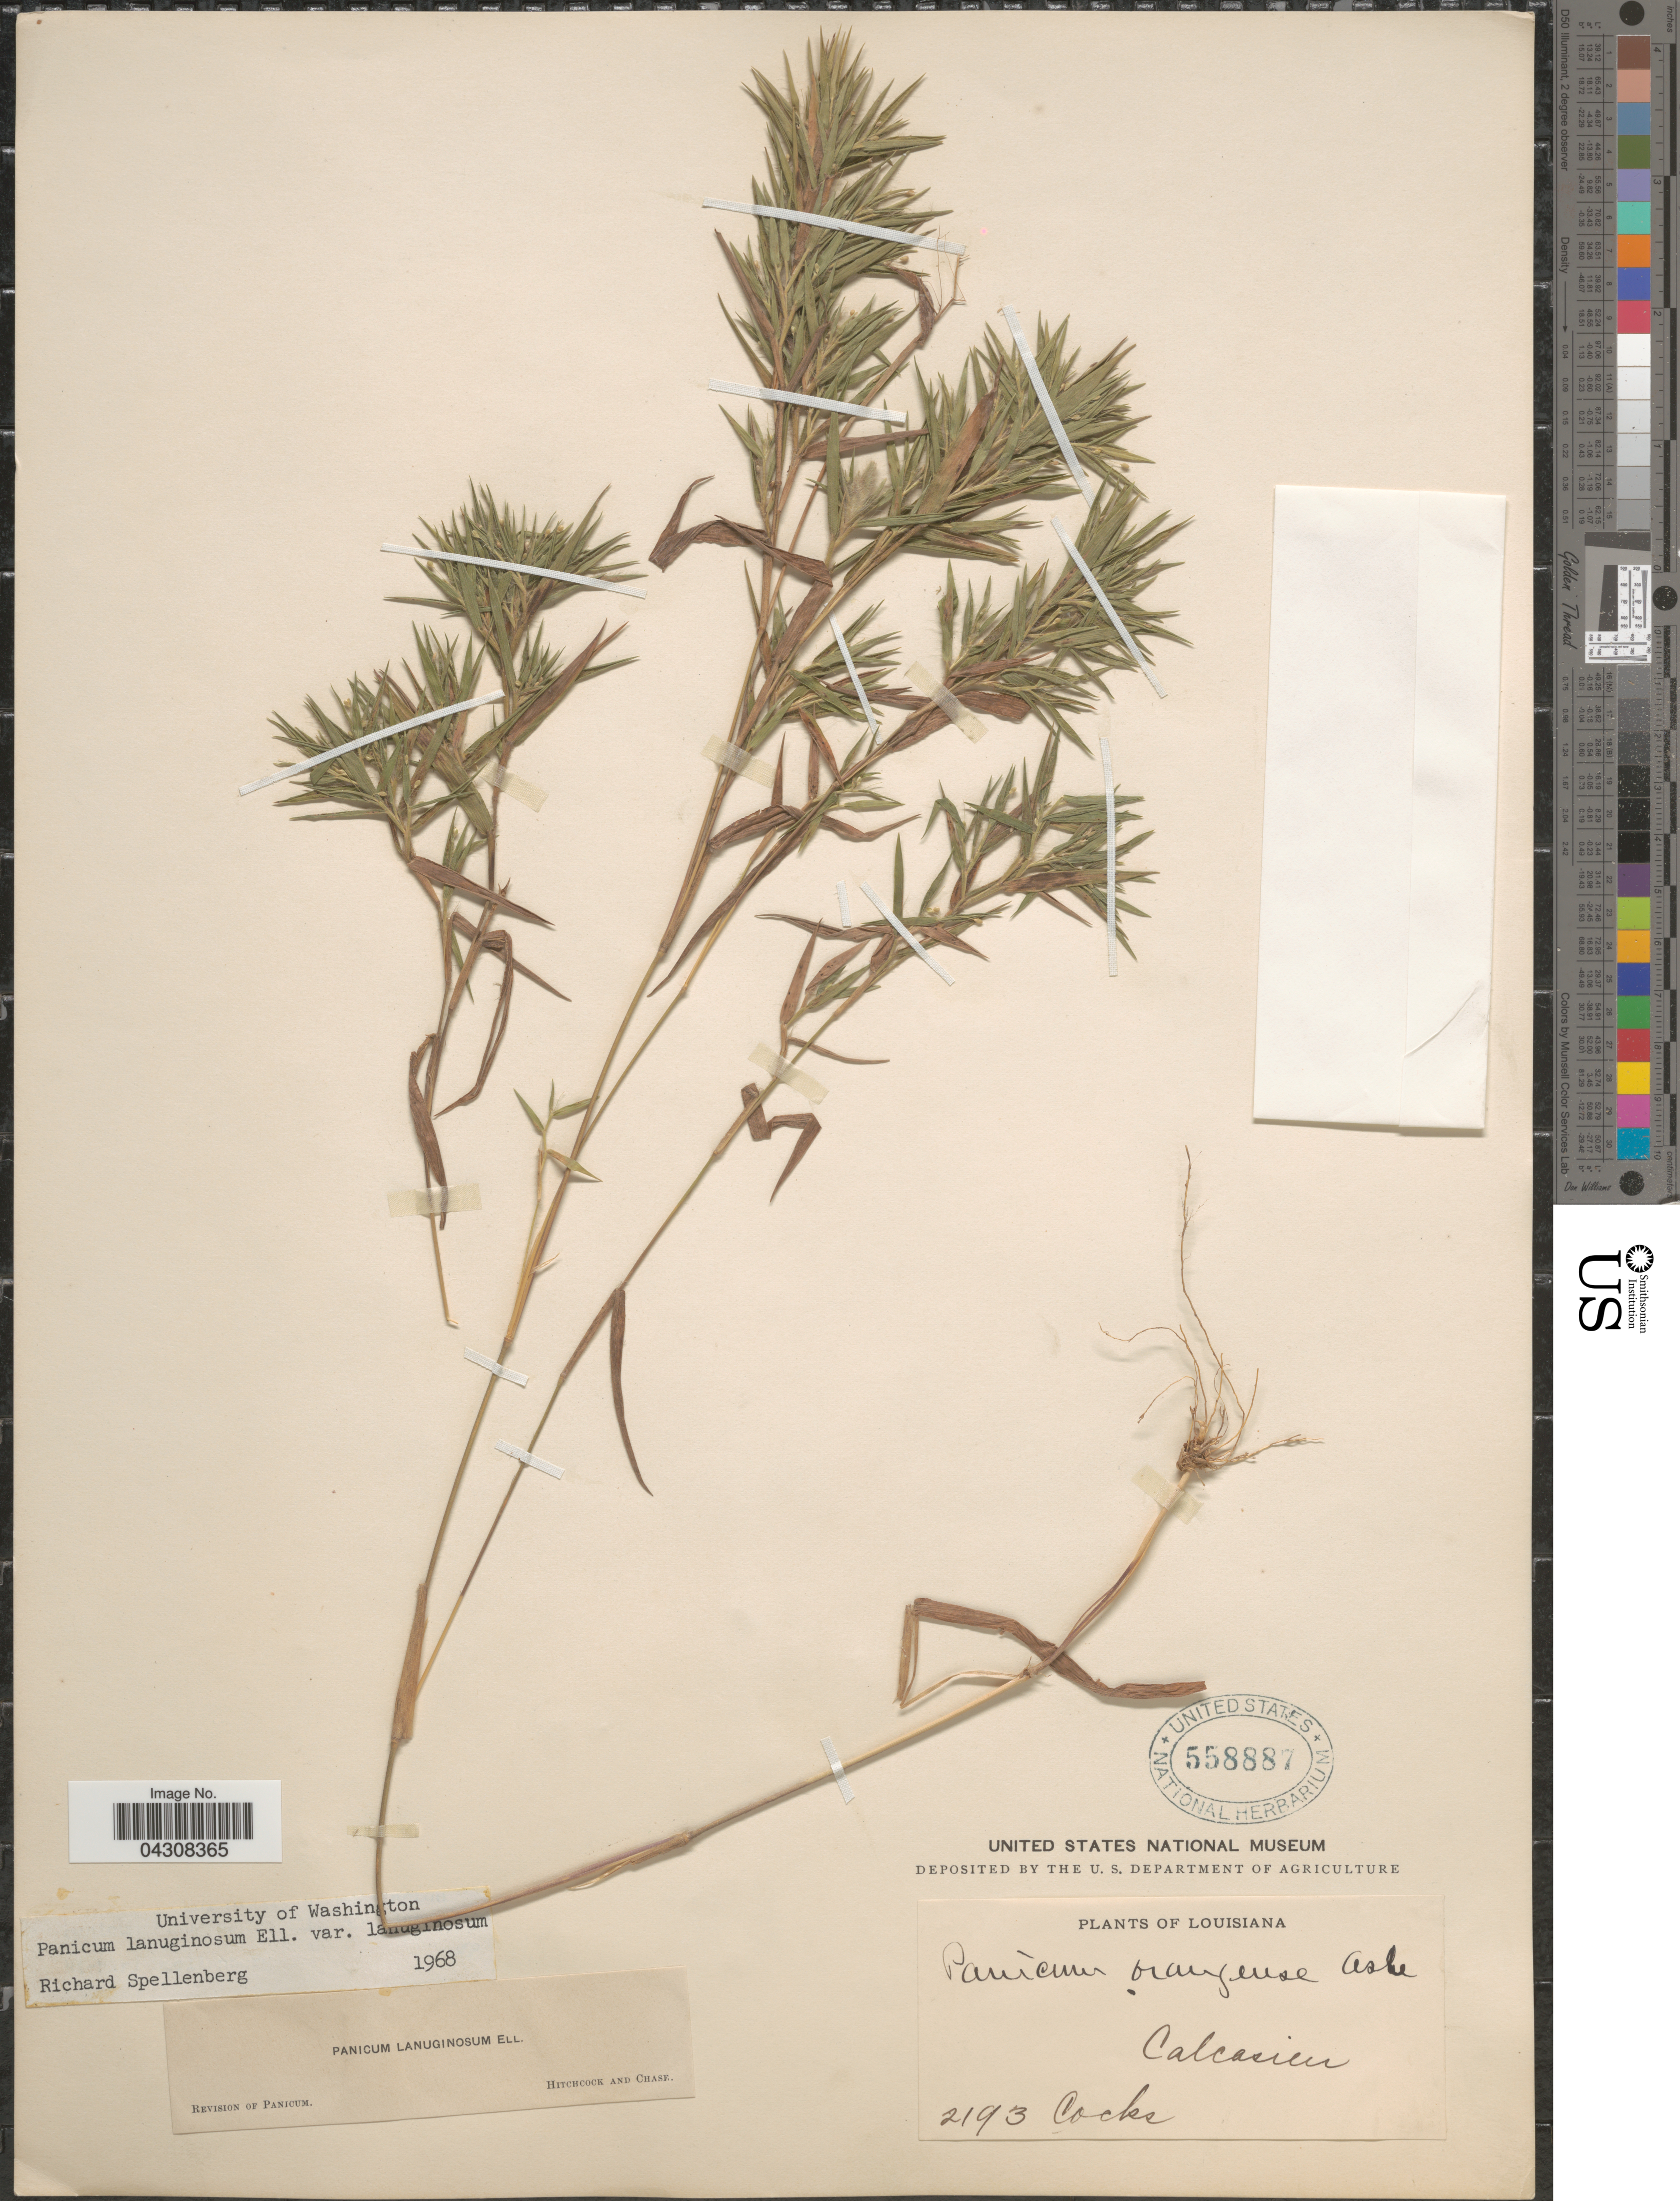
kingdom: Plantae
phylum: Tracheophyta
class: Liliopsida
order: Poales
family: Poaceae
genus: Dichanthelium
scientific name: Dichanthelium acuminatum var. acuminatum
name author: (Sw.) Gould & C.A. Clark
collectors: Cocks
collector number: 2193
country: United States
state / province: Louisiana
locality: Calcasieu.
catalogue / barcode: US 558887